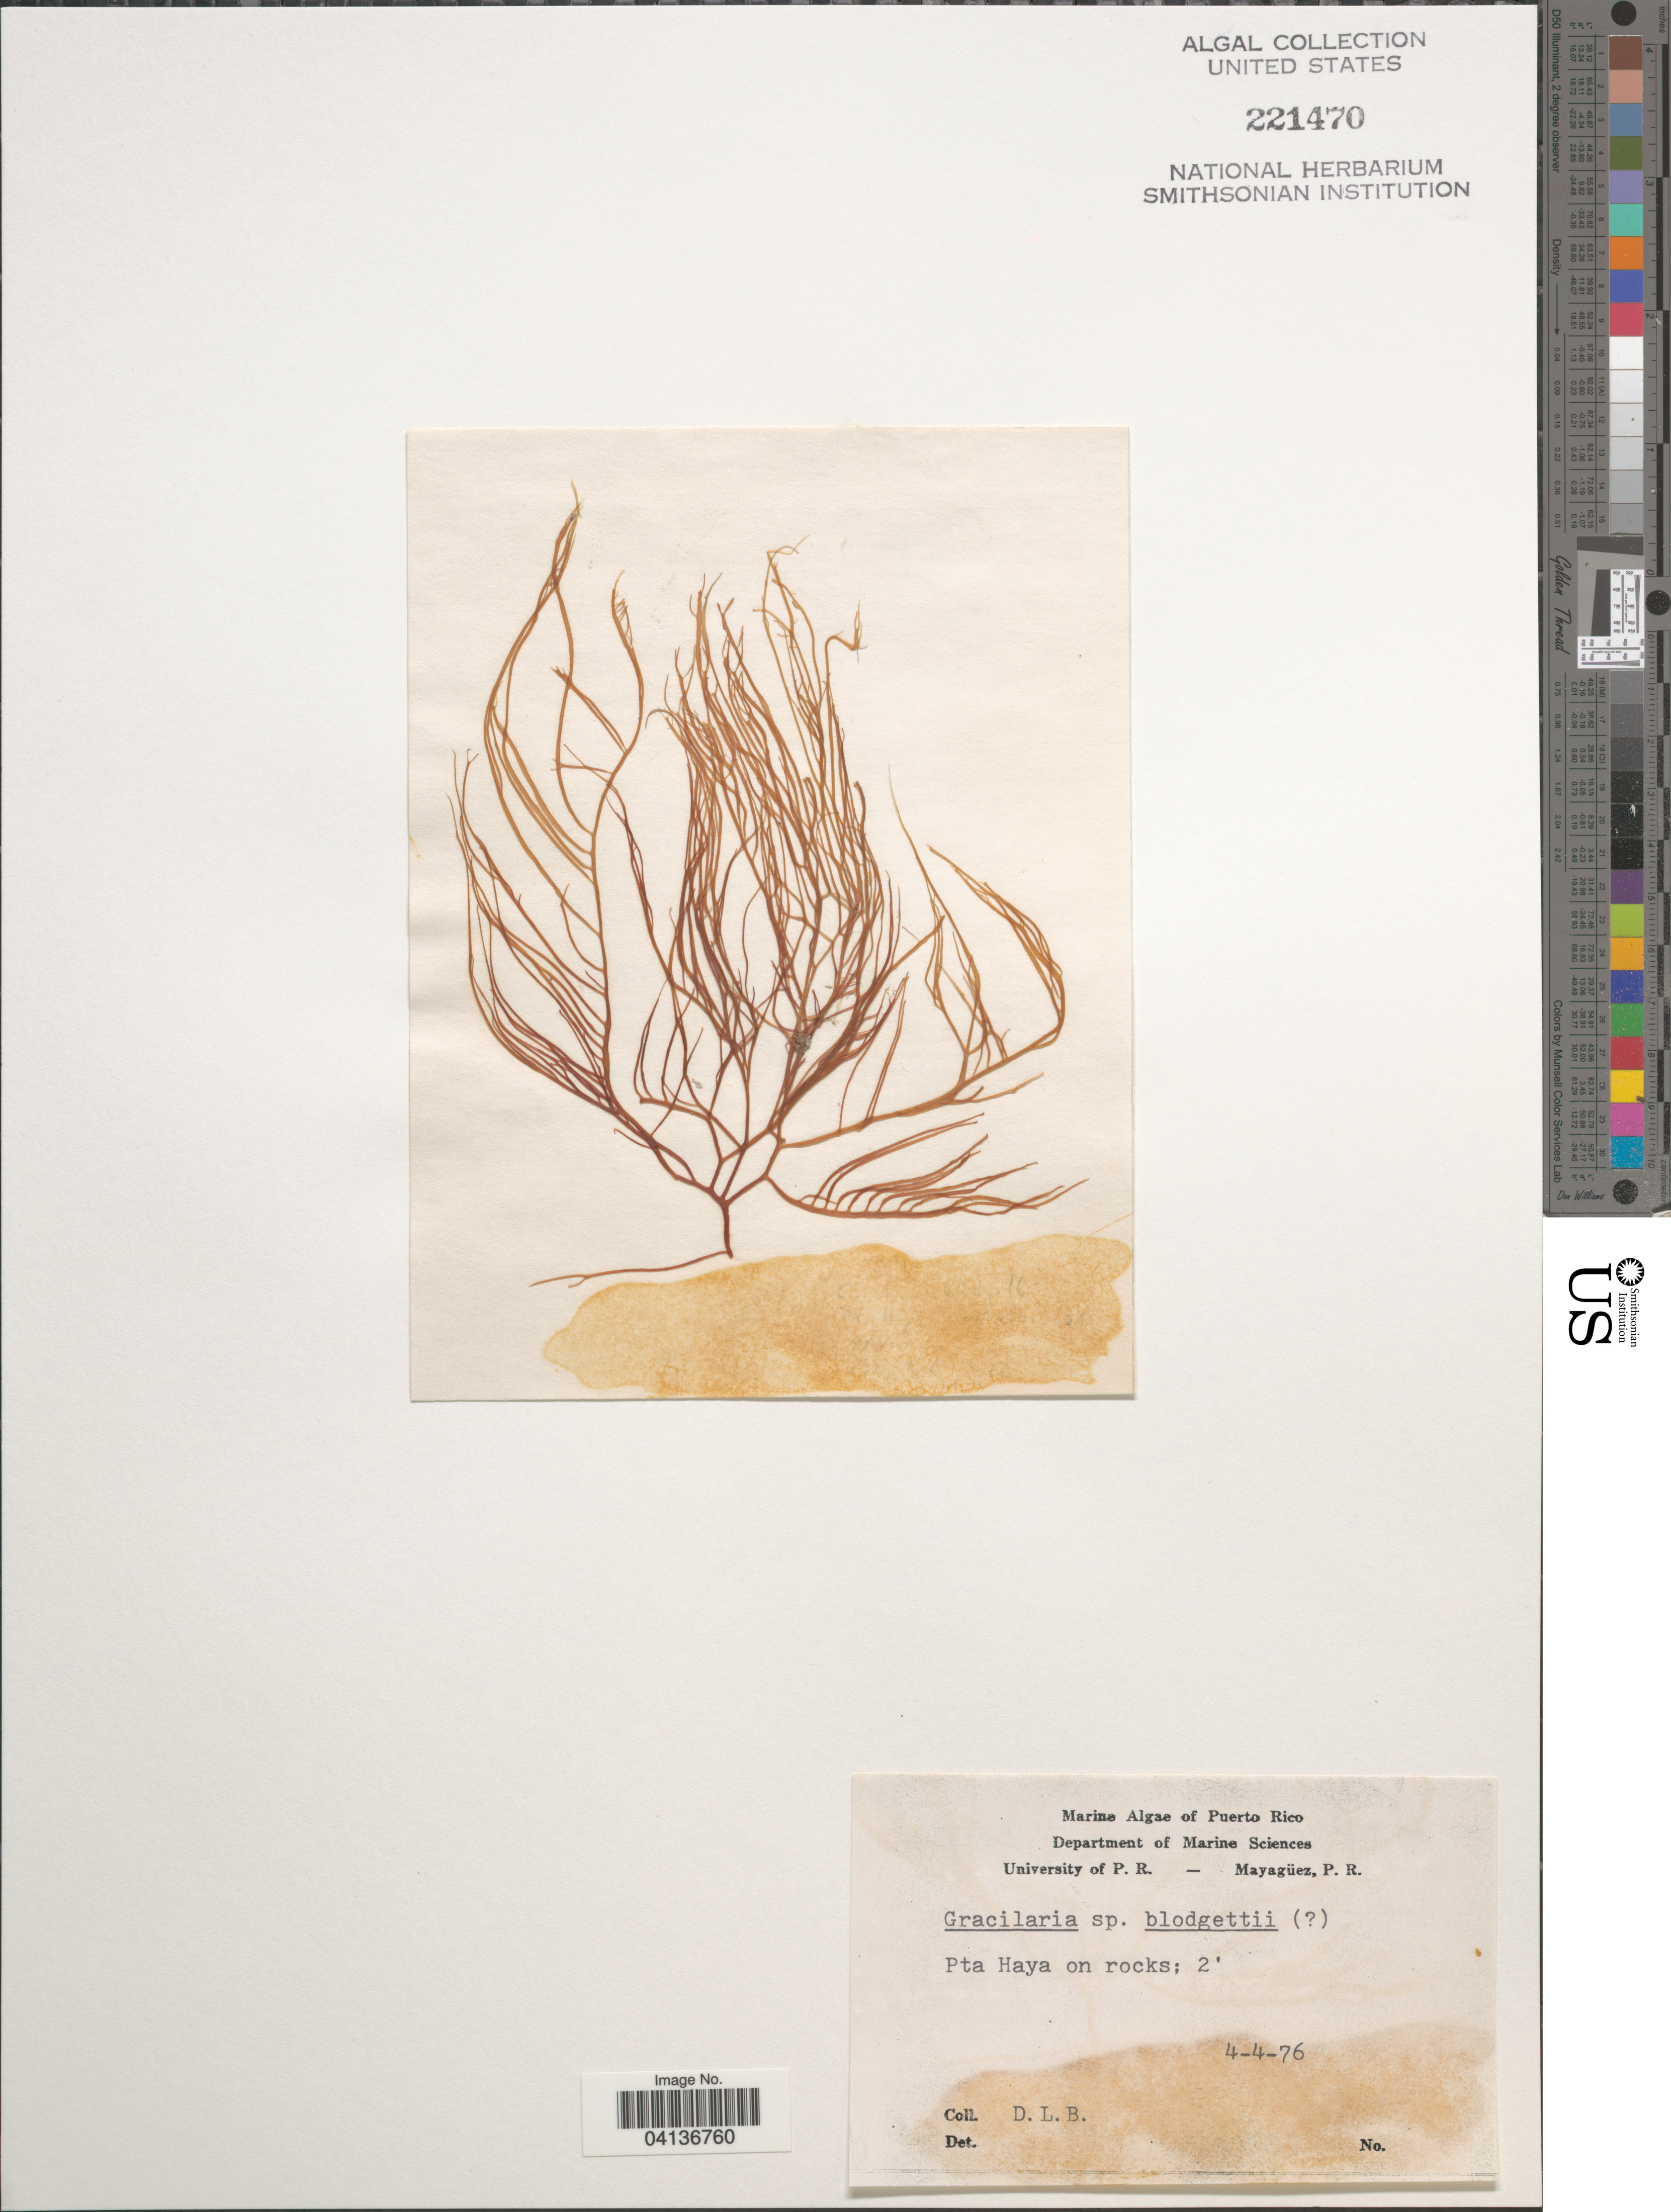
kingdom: Plantae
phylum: Rhodophyta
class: Florideophyceae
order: Gracilariales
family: Gracilariaceae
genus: Gracilaria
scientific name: Gracilaria sp.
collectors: D. L. B.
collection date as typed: Transcribed d/m/y: 4/4/76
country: Puerto Rico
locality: Pta Haya on rocks.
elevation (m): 1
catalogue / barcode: US 221470